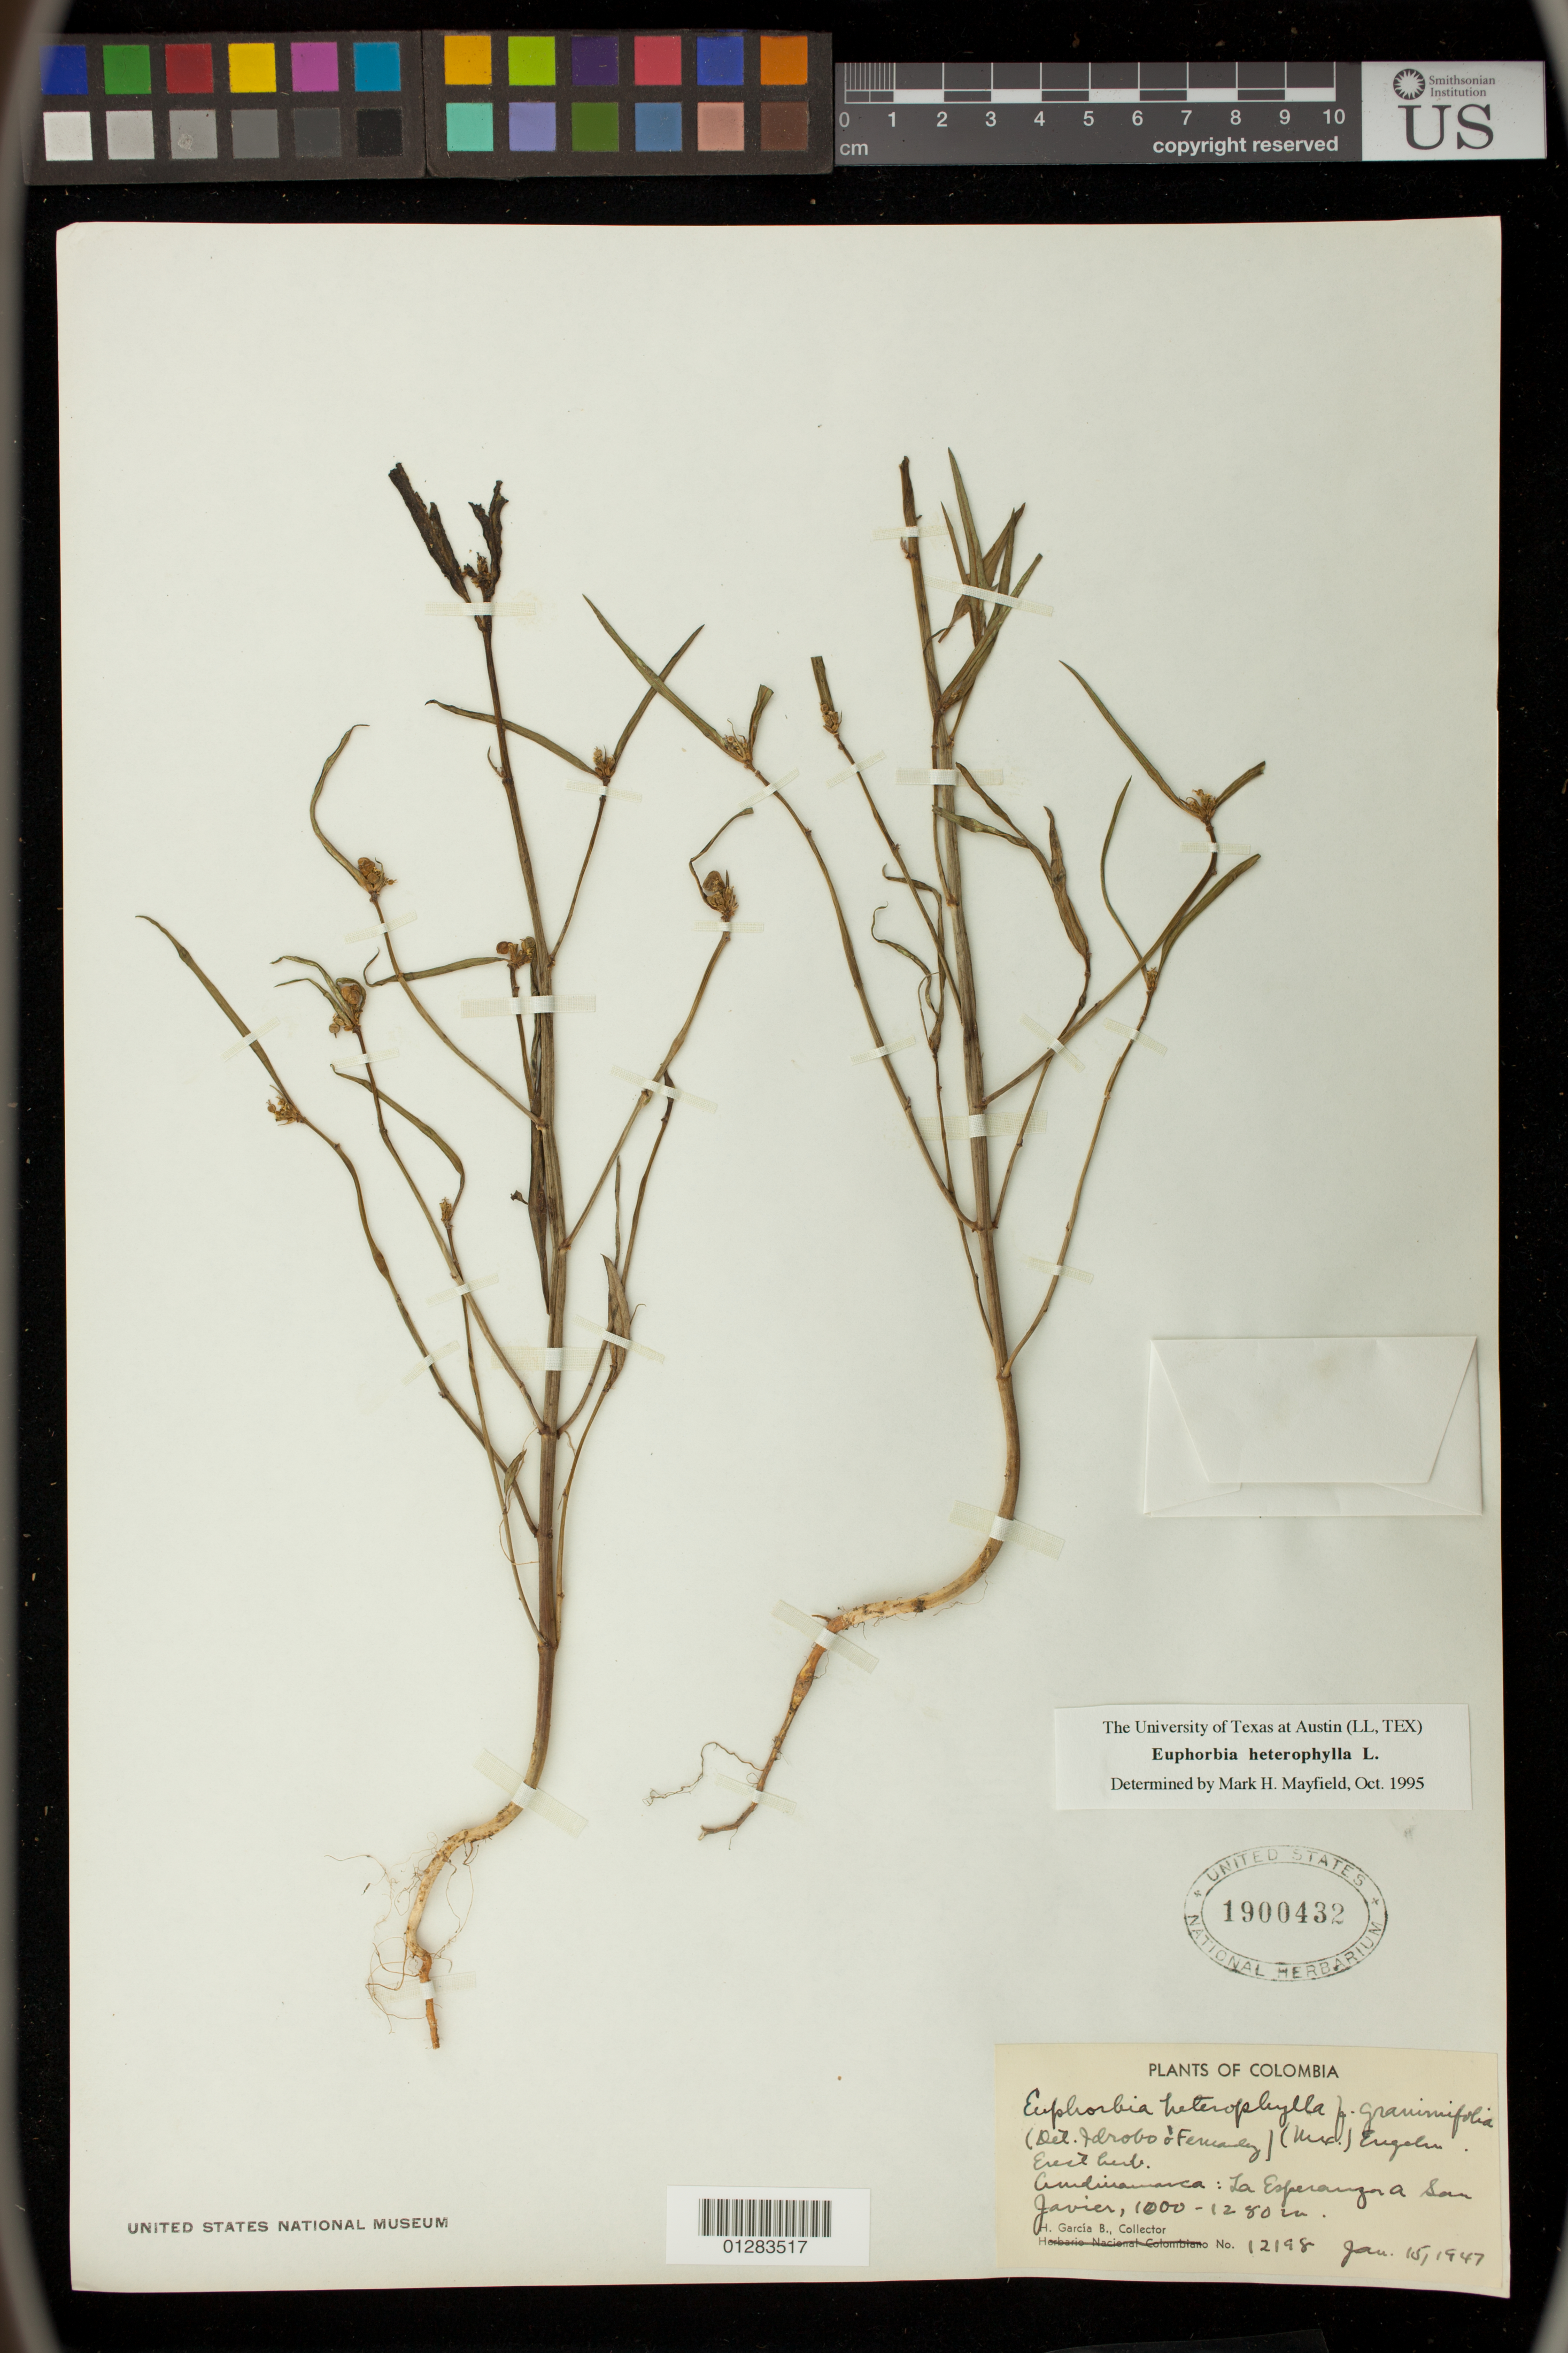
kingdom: Plantae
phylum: Tracheophyta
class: Magnoliopsida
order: Malpighiales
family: Euphorbiaceae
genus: Euphorbia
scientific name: Euphorbia heterophylla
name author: L.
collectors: H. García Barriga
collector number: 12198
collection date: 1947-01-15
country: Colombia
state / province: Cundinamarca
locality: La Esperanza a San Javier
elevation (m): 1000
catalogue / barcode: US 1900432